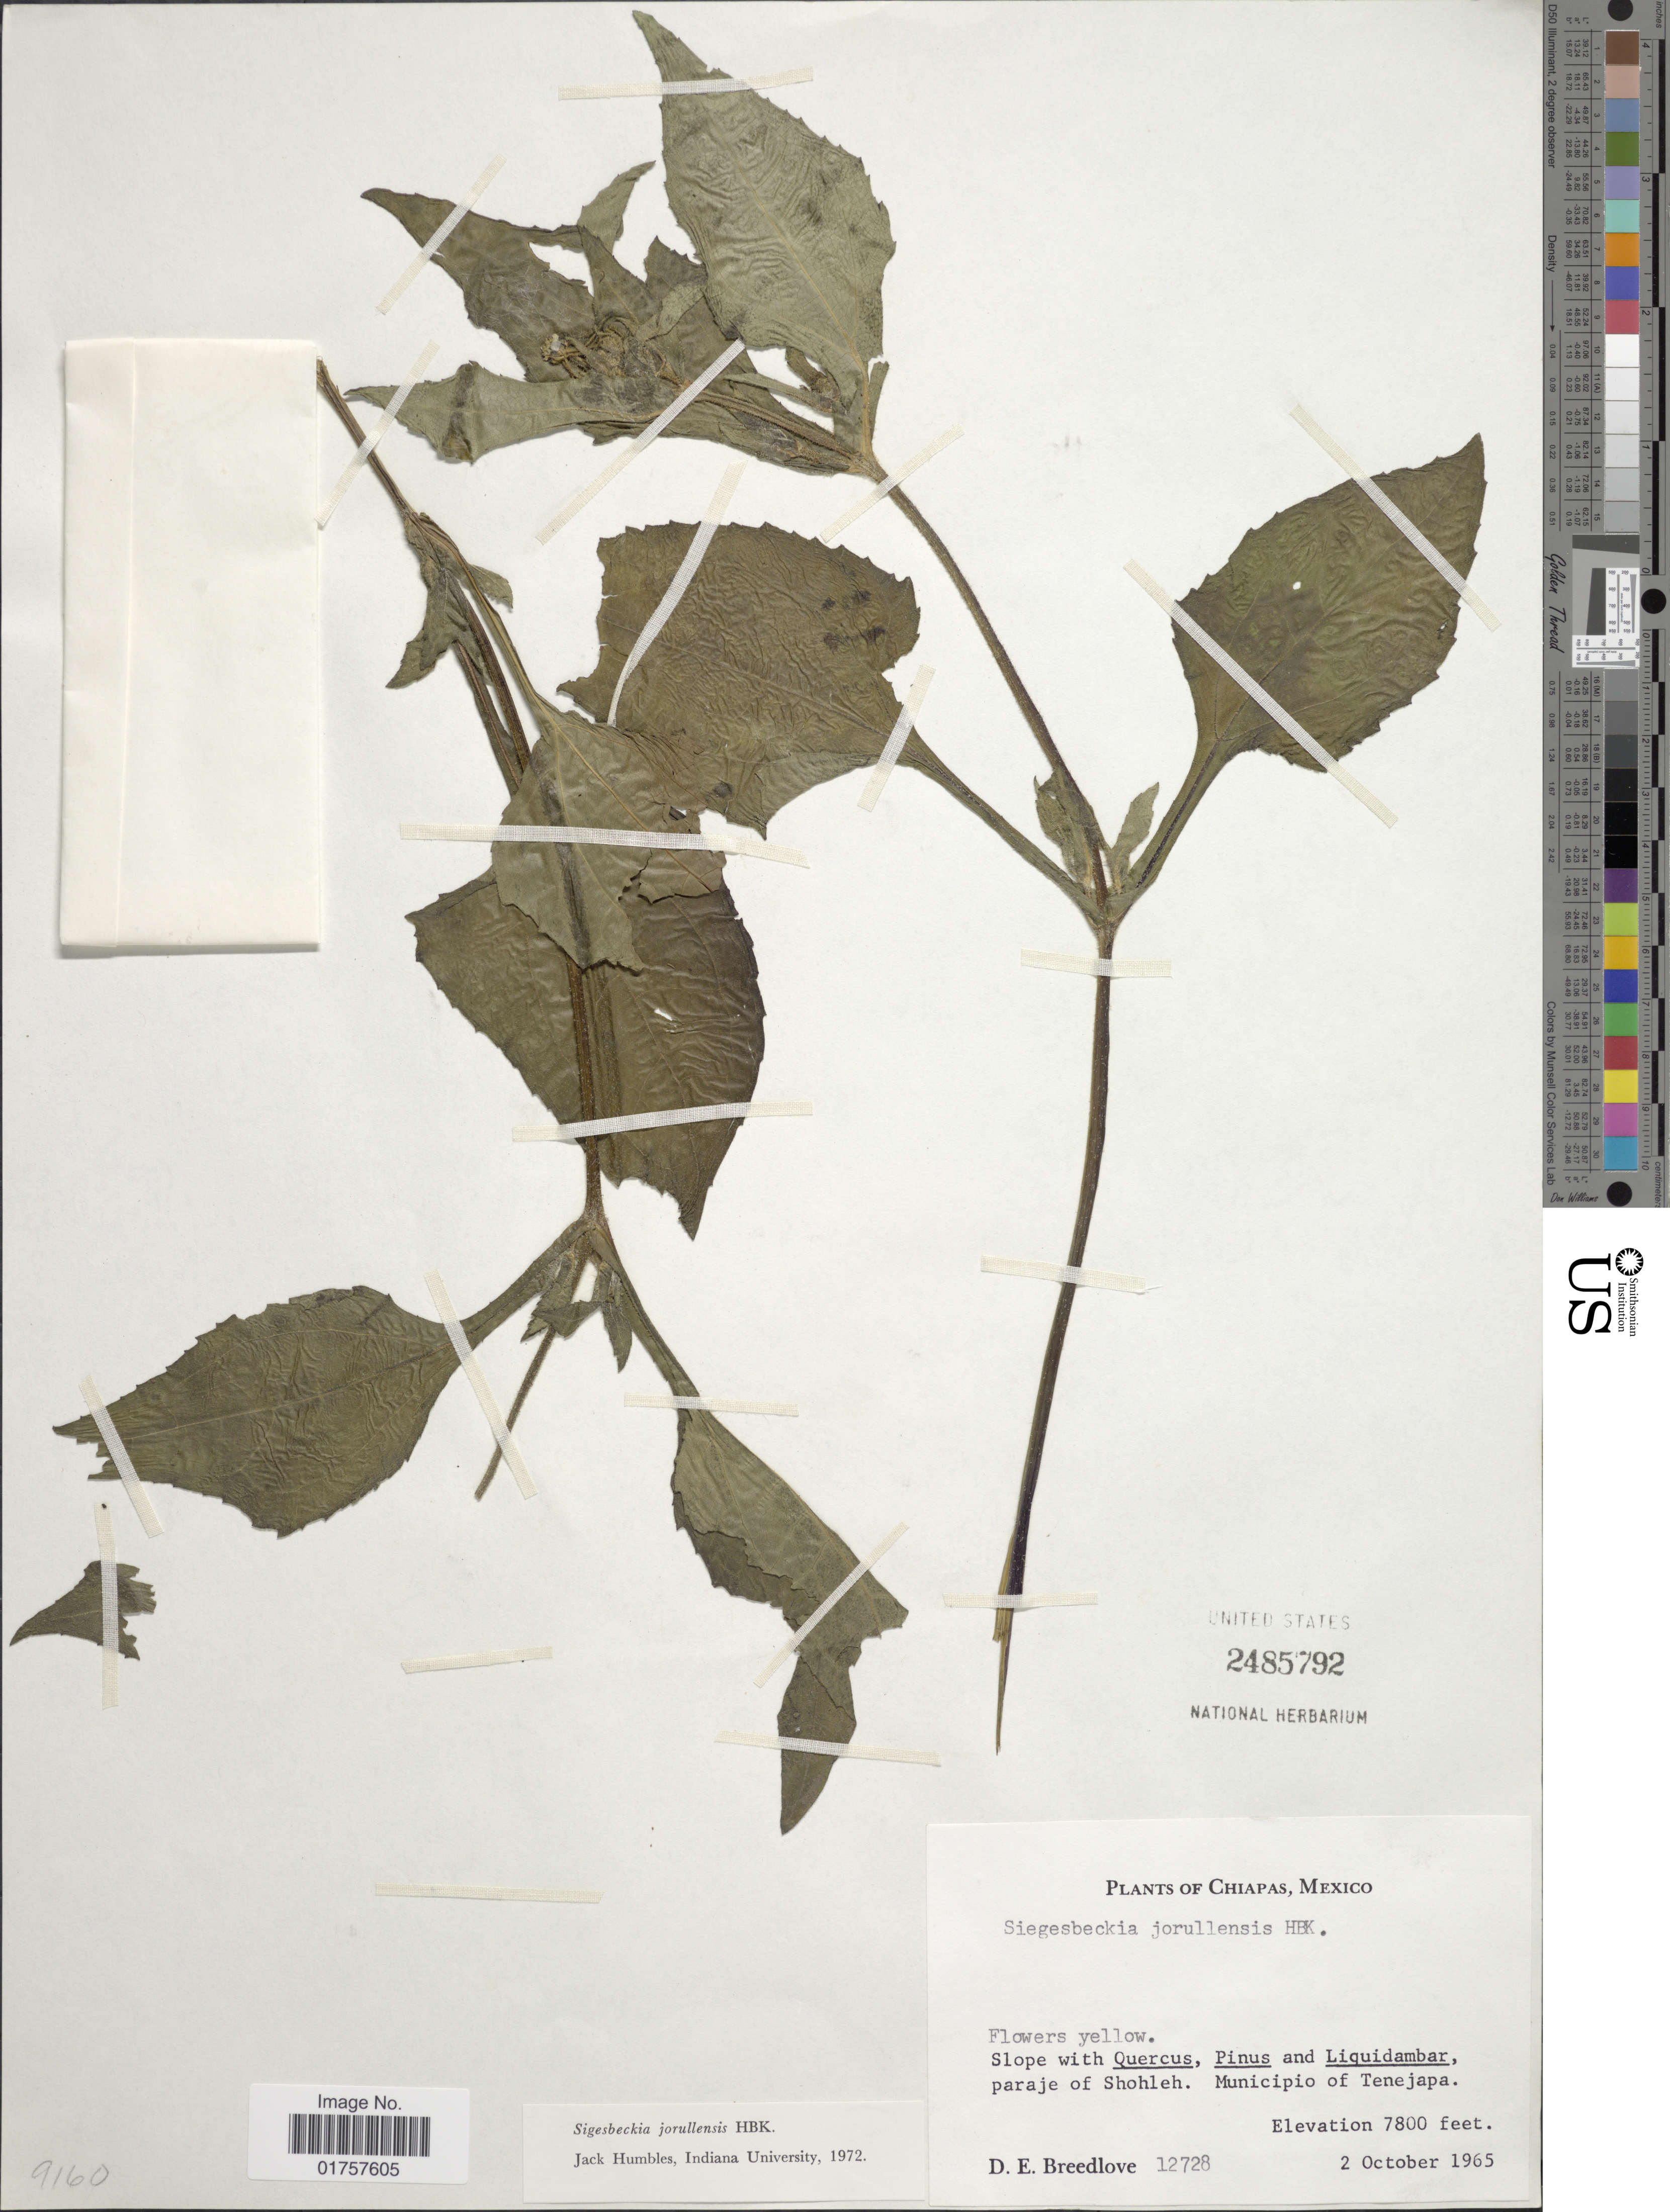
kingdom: Plantae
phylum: Tracheophyta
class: Magnoliopsida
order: Asterales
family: Asteraceae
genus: Sigesbeckia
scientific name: Sigesbeckia jorullensis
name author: Kunth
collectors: D. E. Breedlove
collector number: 12728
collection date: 1965-10-02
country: Mexico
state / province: Chiapas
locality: Municipio of Tenejapa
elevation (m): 2377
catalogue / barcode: US 2485792